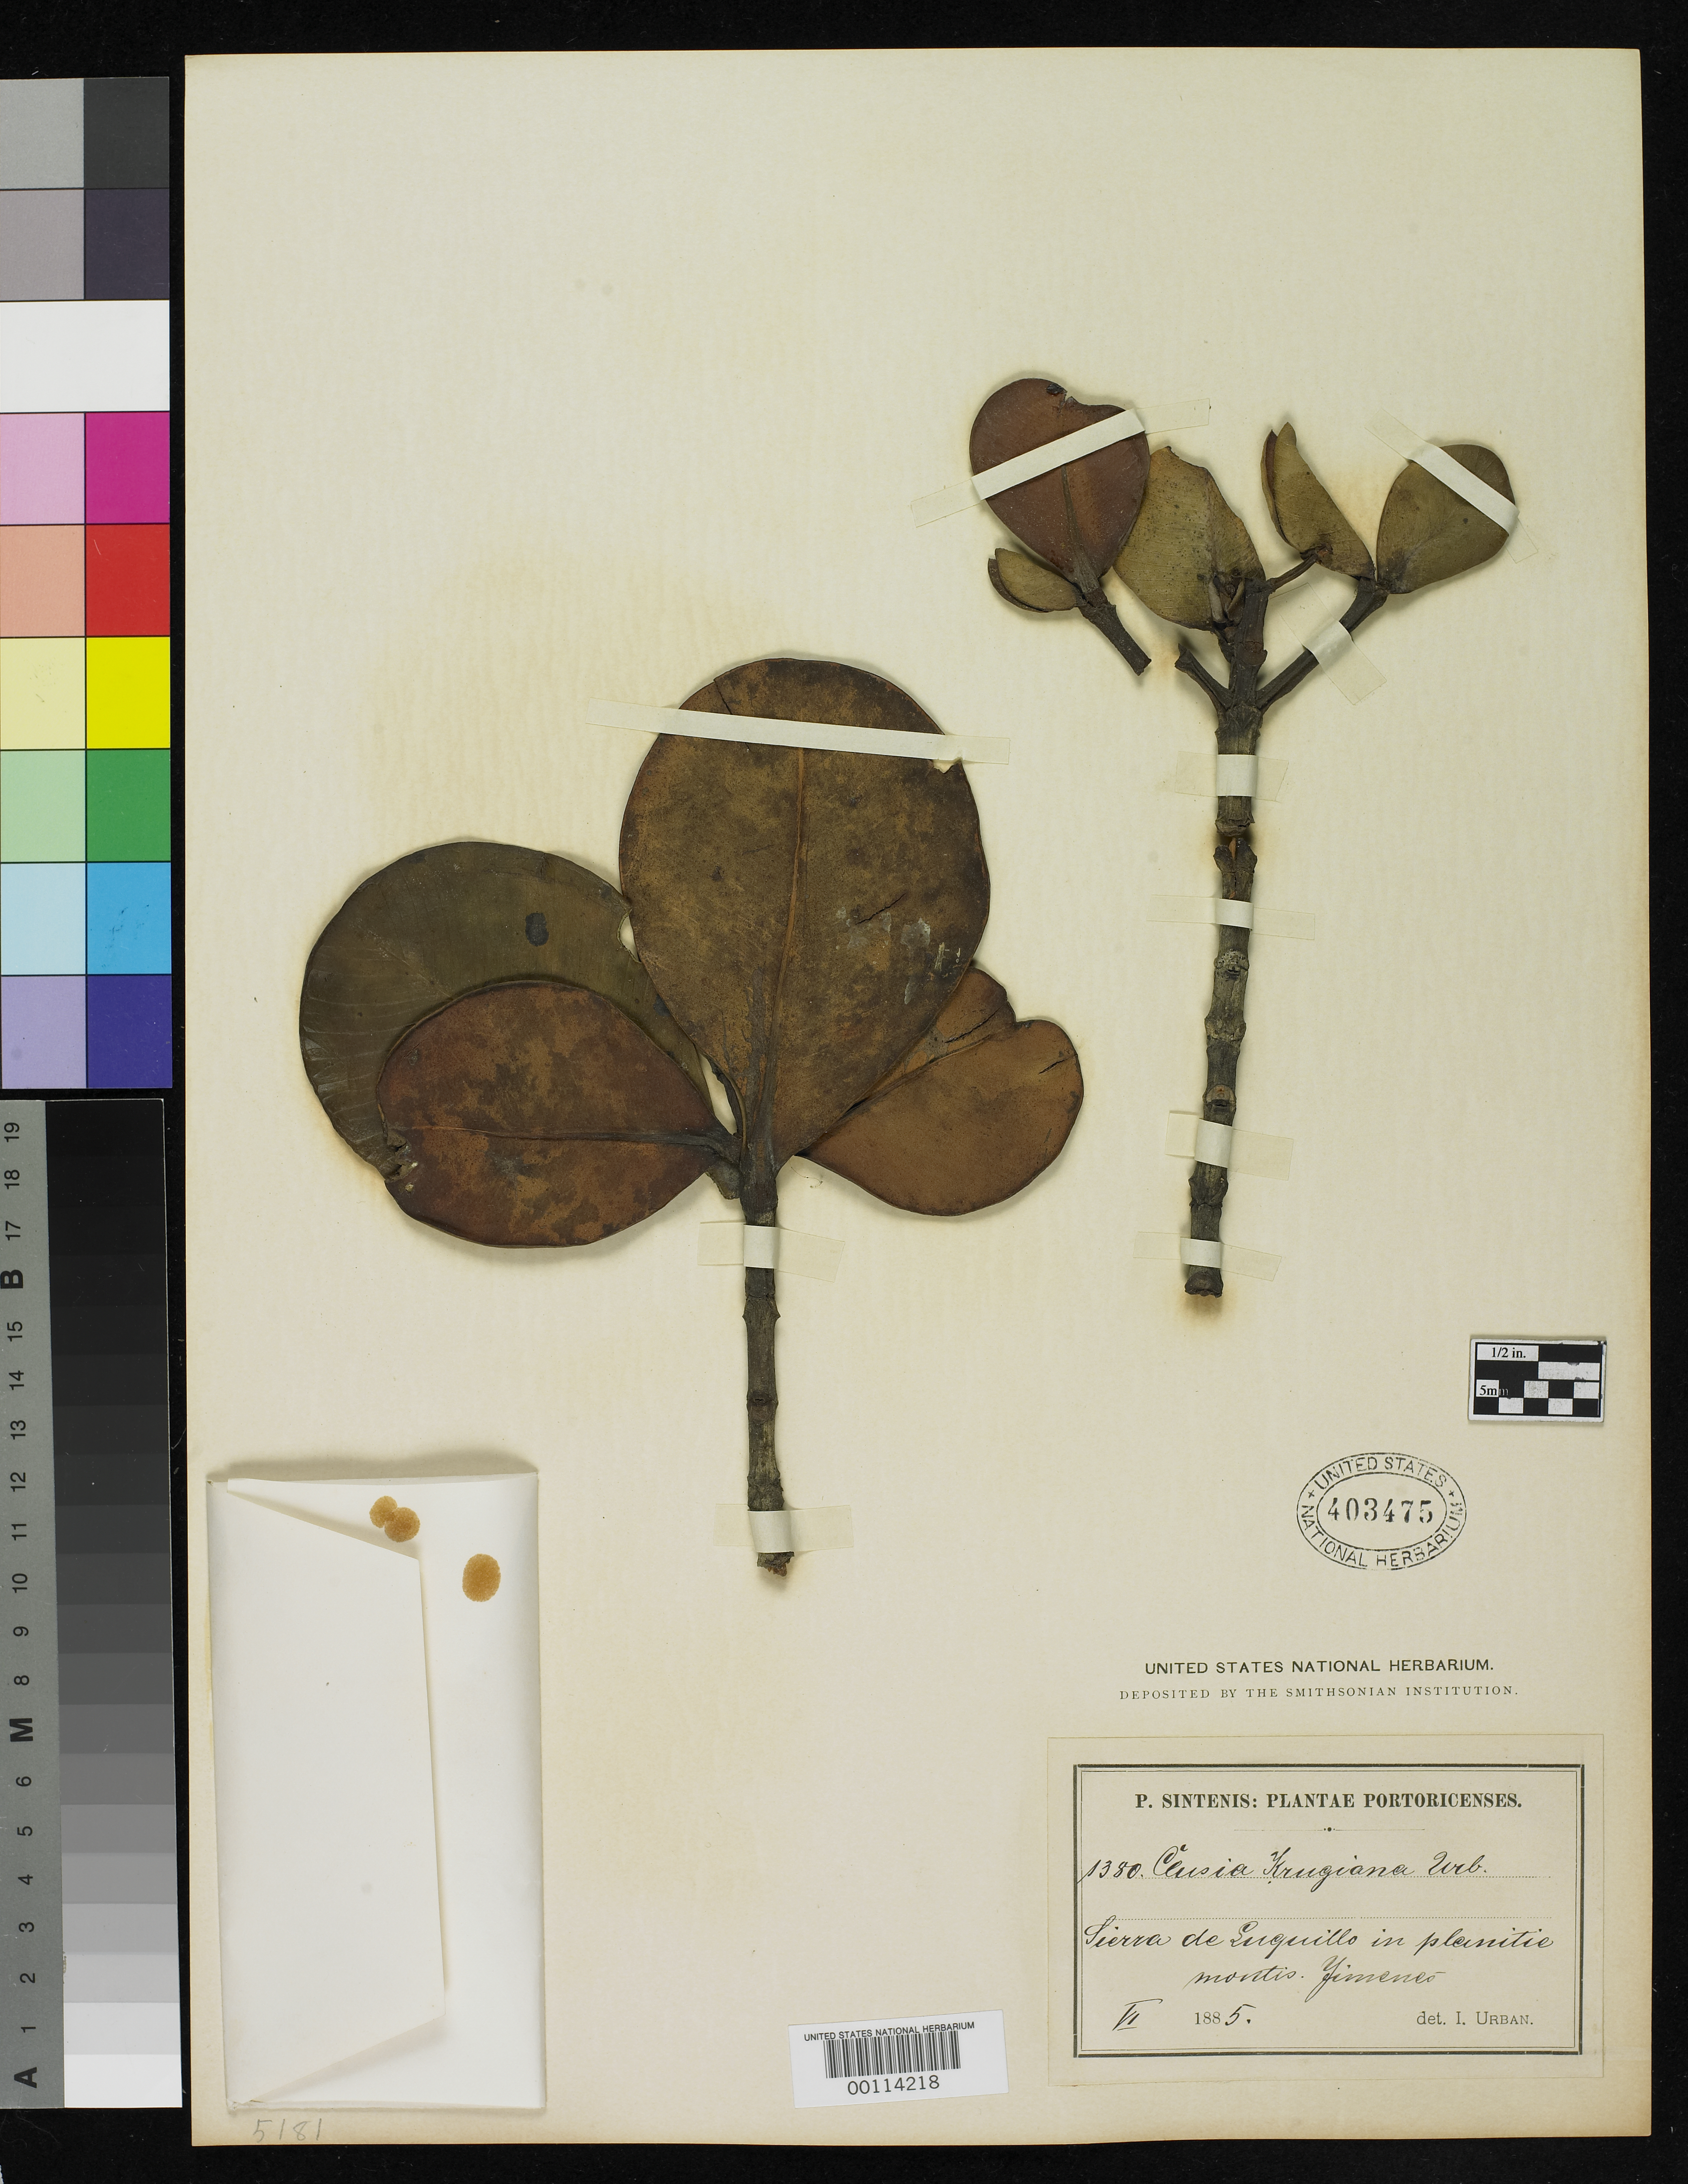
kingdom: Plantae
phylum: Tracheophyta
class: Magnoliopsida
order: Malpighiales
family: Clusiaceae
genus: Clusia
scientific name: Clusia krugiana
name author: Urb.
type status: Isosyntype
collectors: P. Sintenis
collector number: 1380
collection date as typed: Jun 1885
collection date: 1885-06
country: Puerto Rico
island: Greater Antilles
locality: Sierra de Naguabo ad Rio Blanco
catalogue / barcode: US 403475